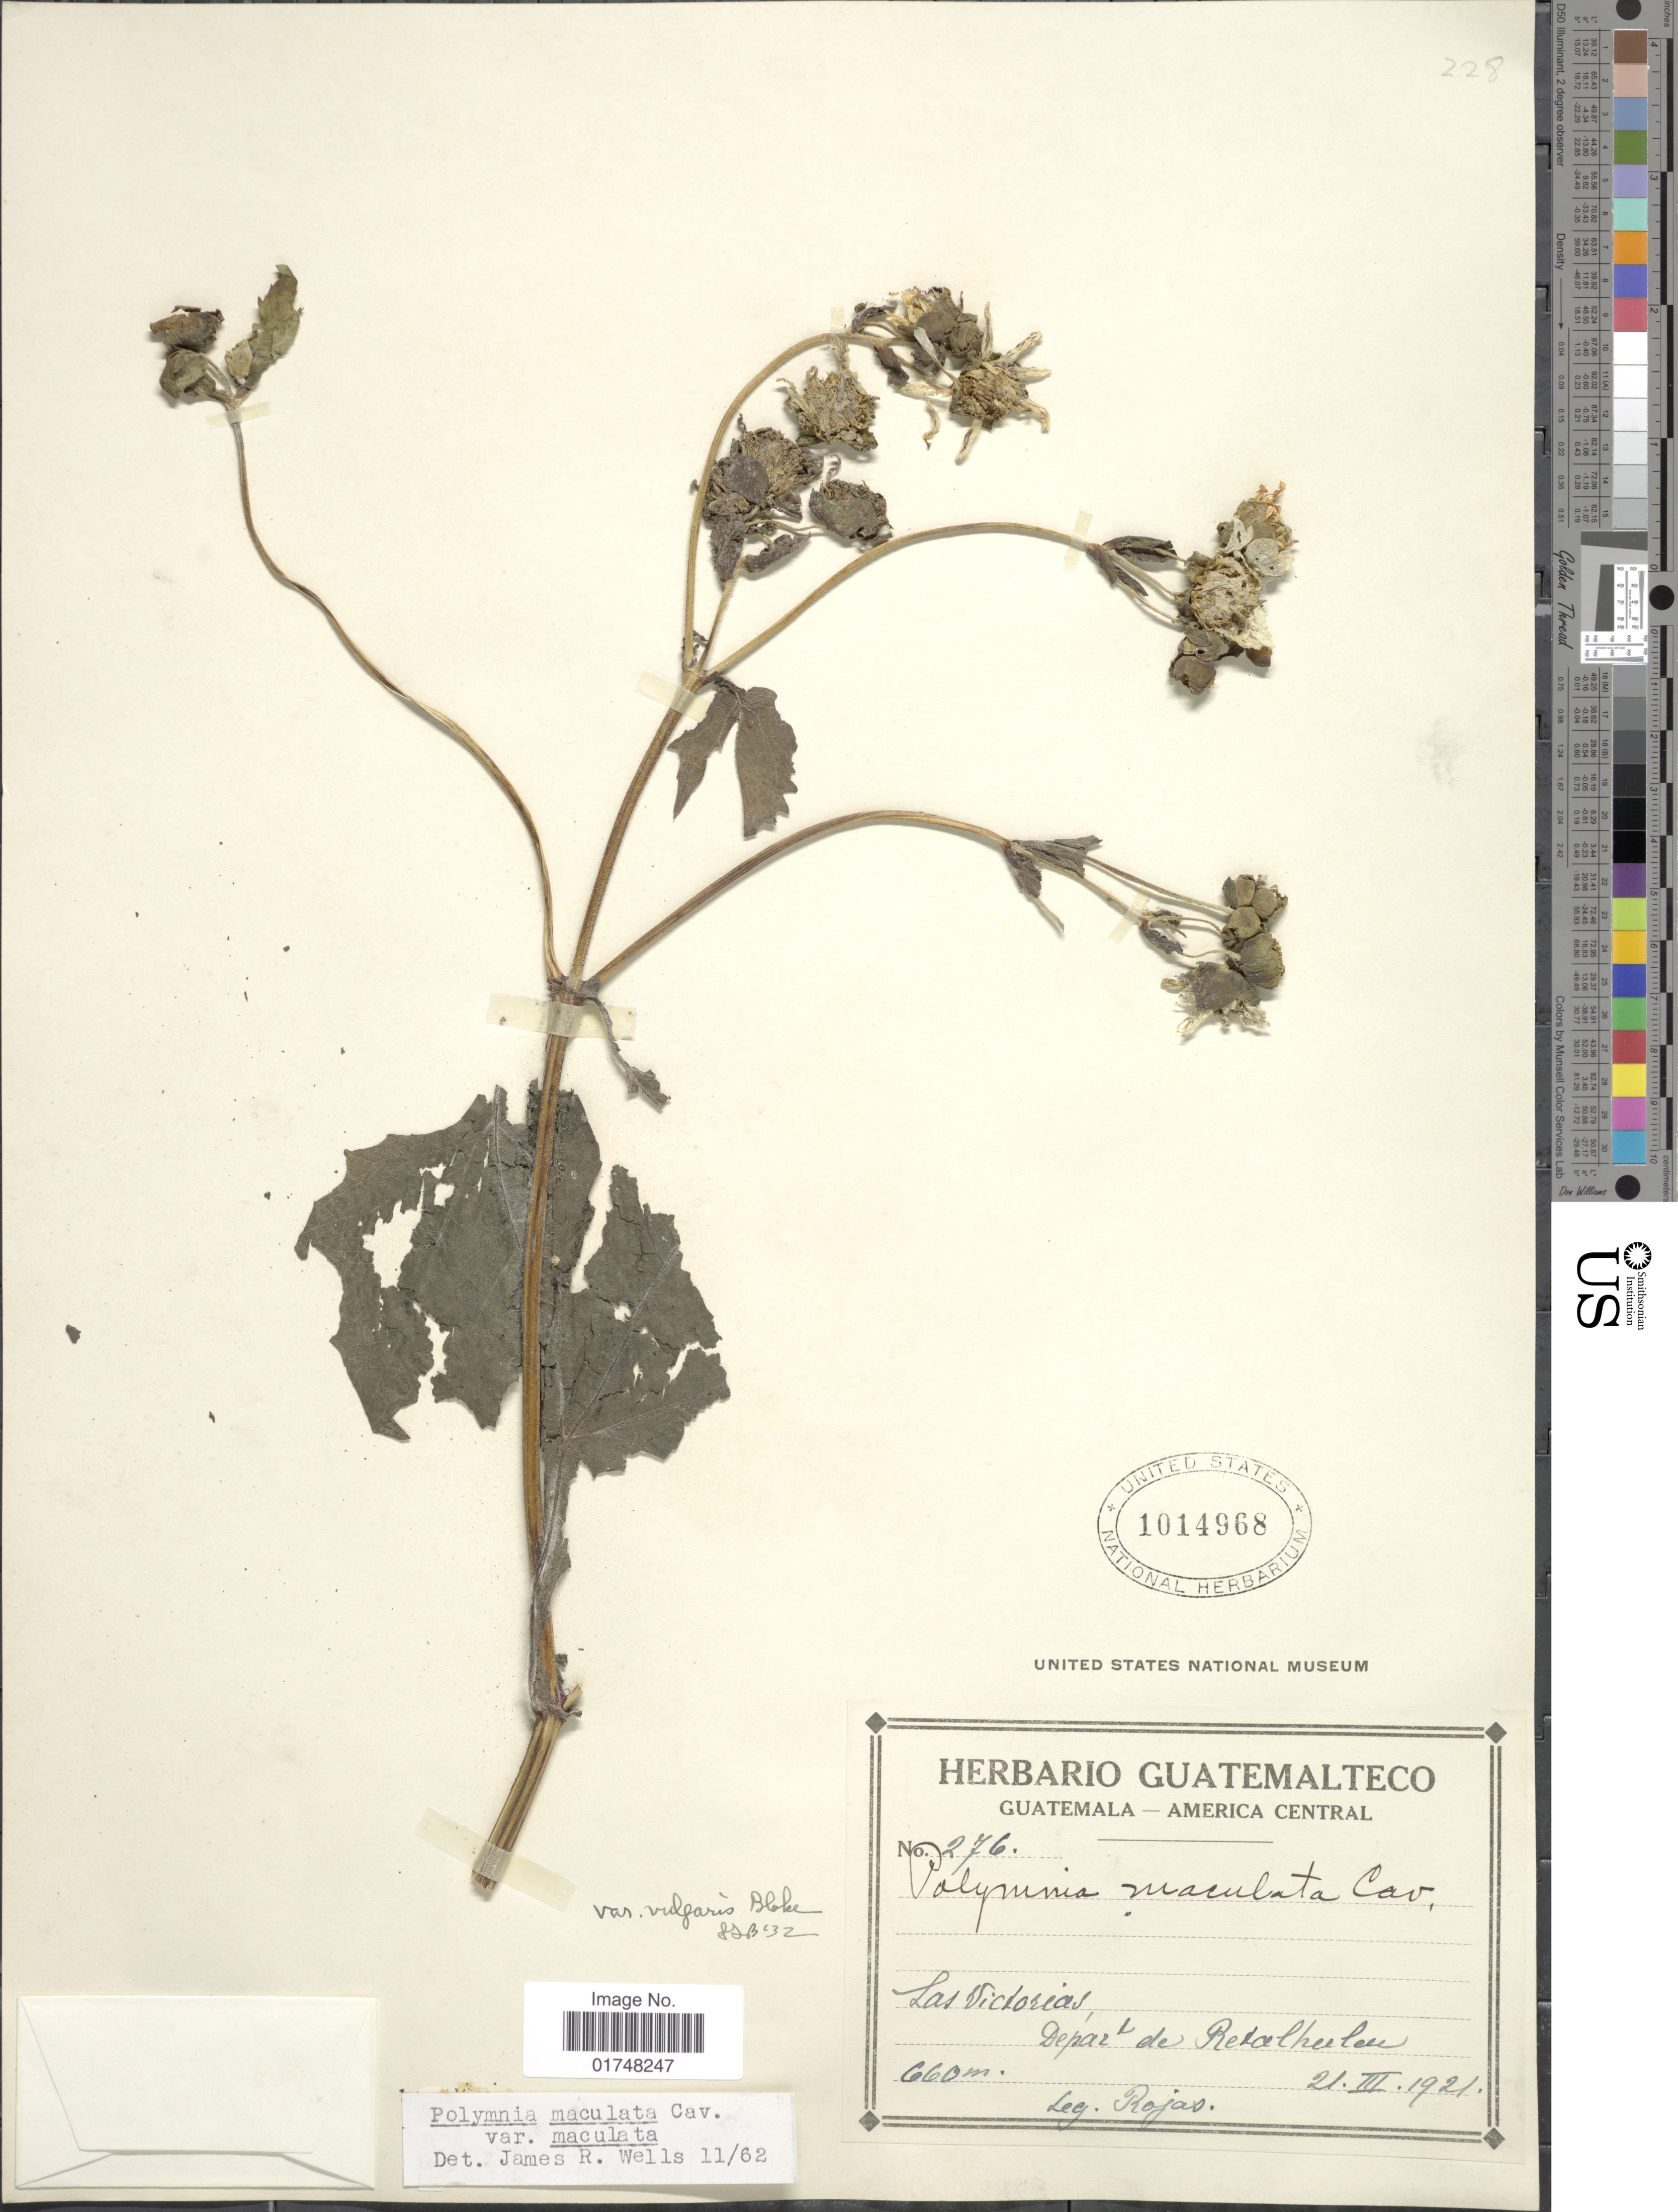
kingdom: Plantae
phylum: Tracheophyta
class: Magnoliopsida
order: Asterales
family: Asteraceae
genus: Smallanthus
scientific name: Smallanthus maculatus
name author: (Cav.) H. Rob.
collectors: Rojas, --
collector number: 276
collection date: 1921-03-21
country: Guatemala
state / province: Retalhuleu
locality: Las Victorias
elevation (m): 660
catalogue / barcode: US 1014968